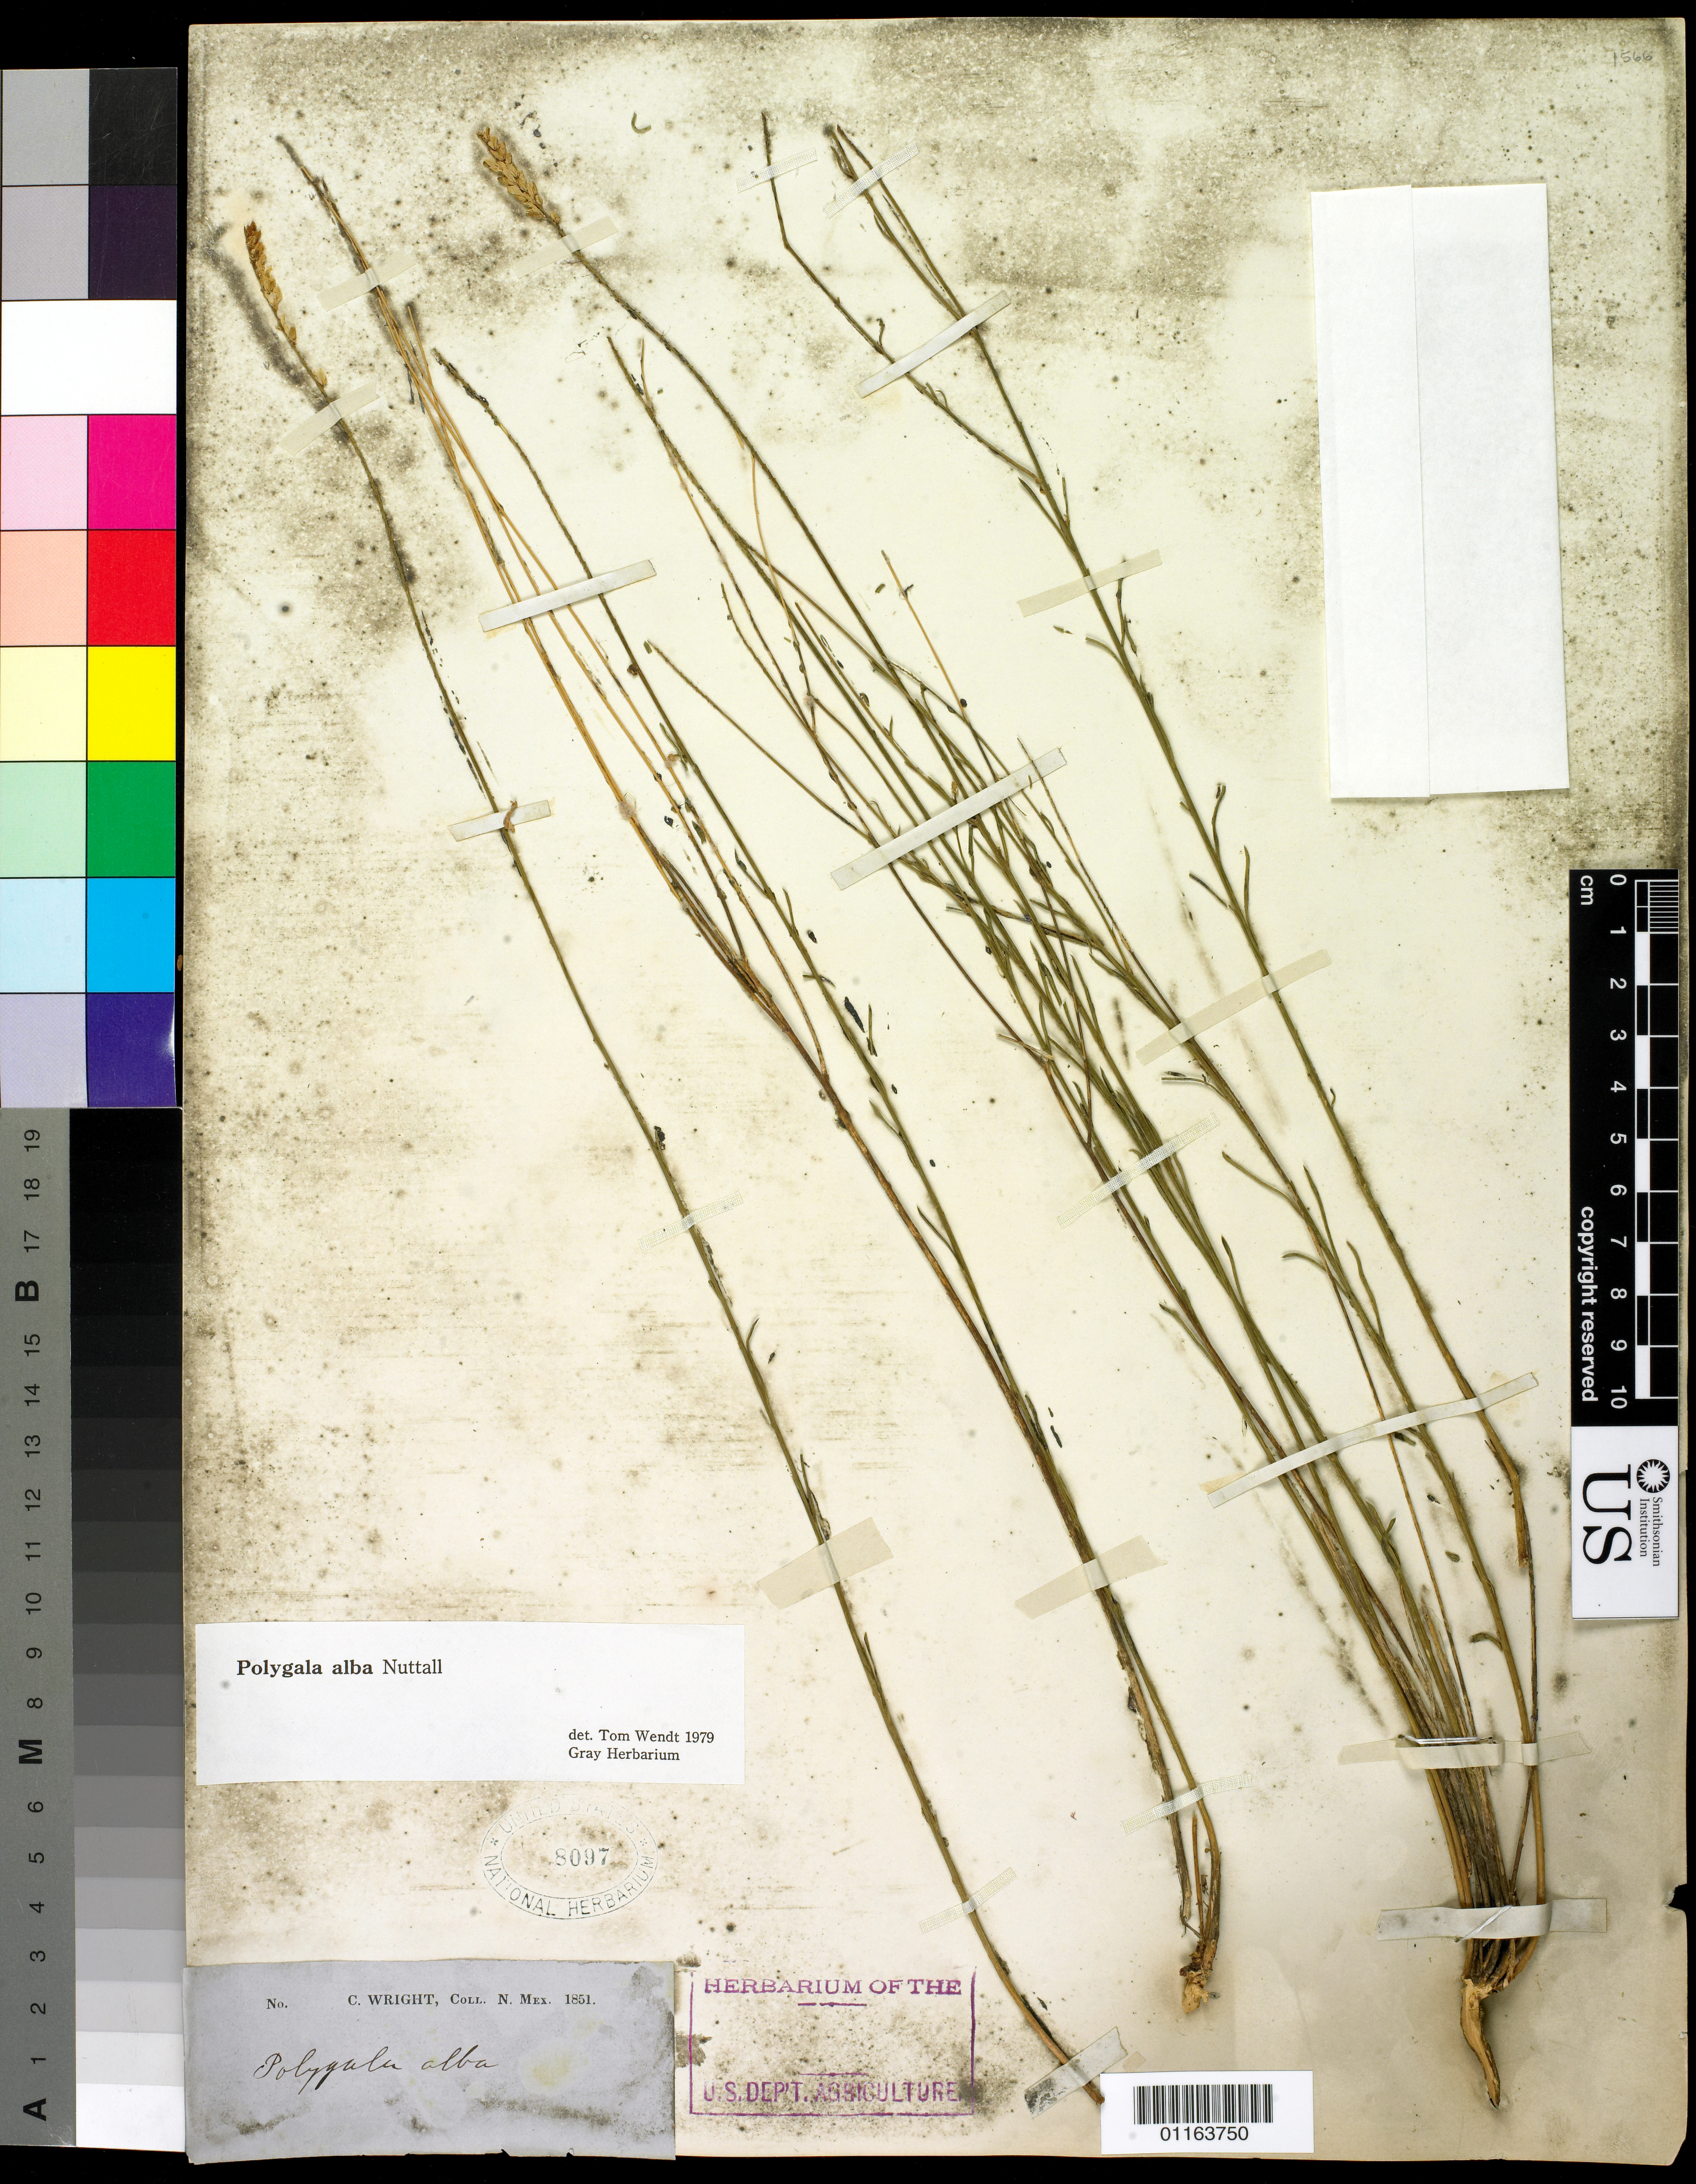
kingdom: Plantae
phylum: Tracheophyta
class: Magnoliopsida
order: Fabales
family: Polygalaceae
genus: Polygala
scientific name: Polygala alba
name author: Nutt.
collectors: C. Wright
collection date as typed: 1851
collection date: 1851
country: United States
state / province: New Mexico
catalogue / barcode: US 8097